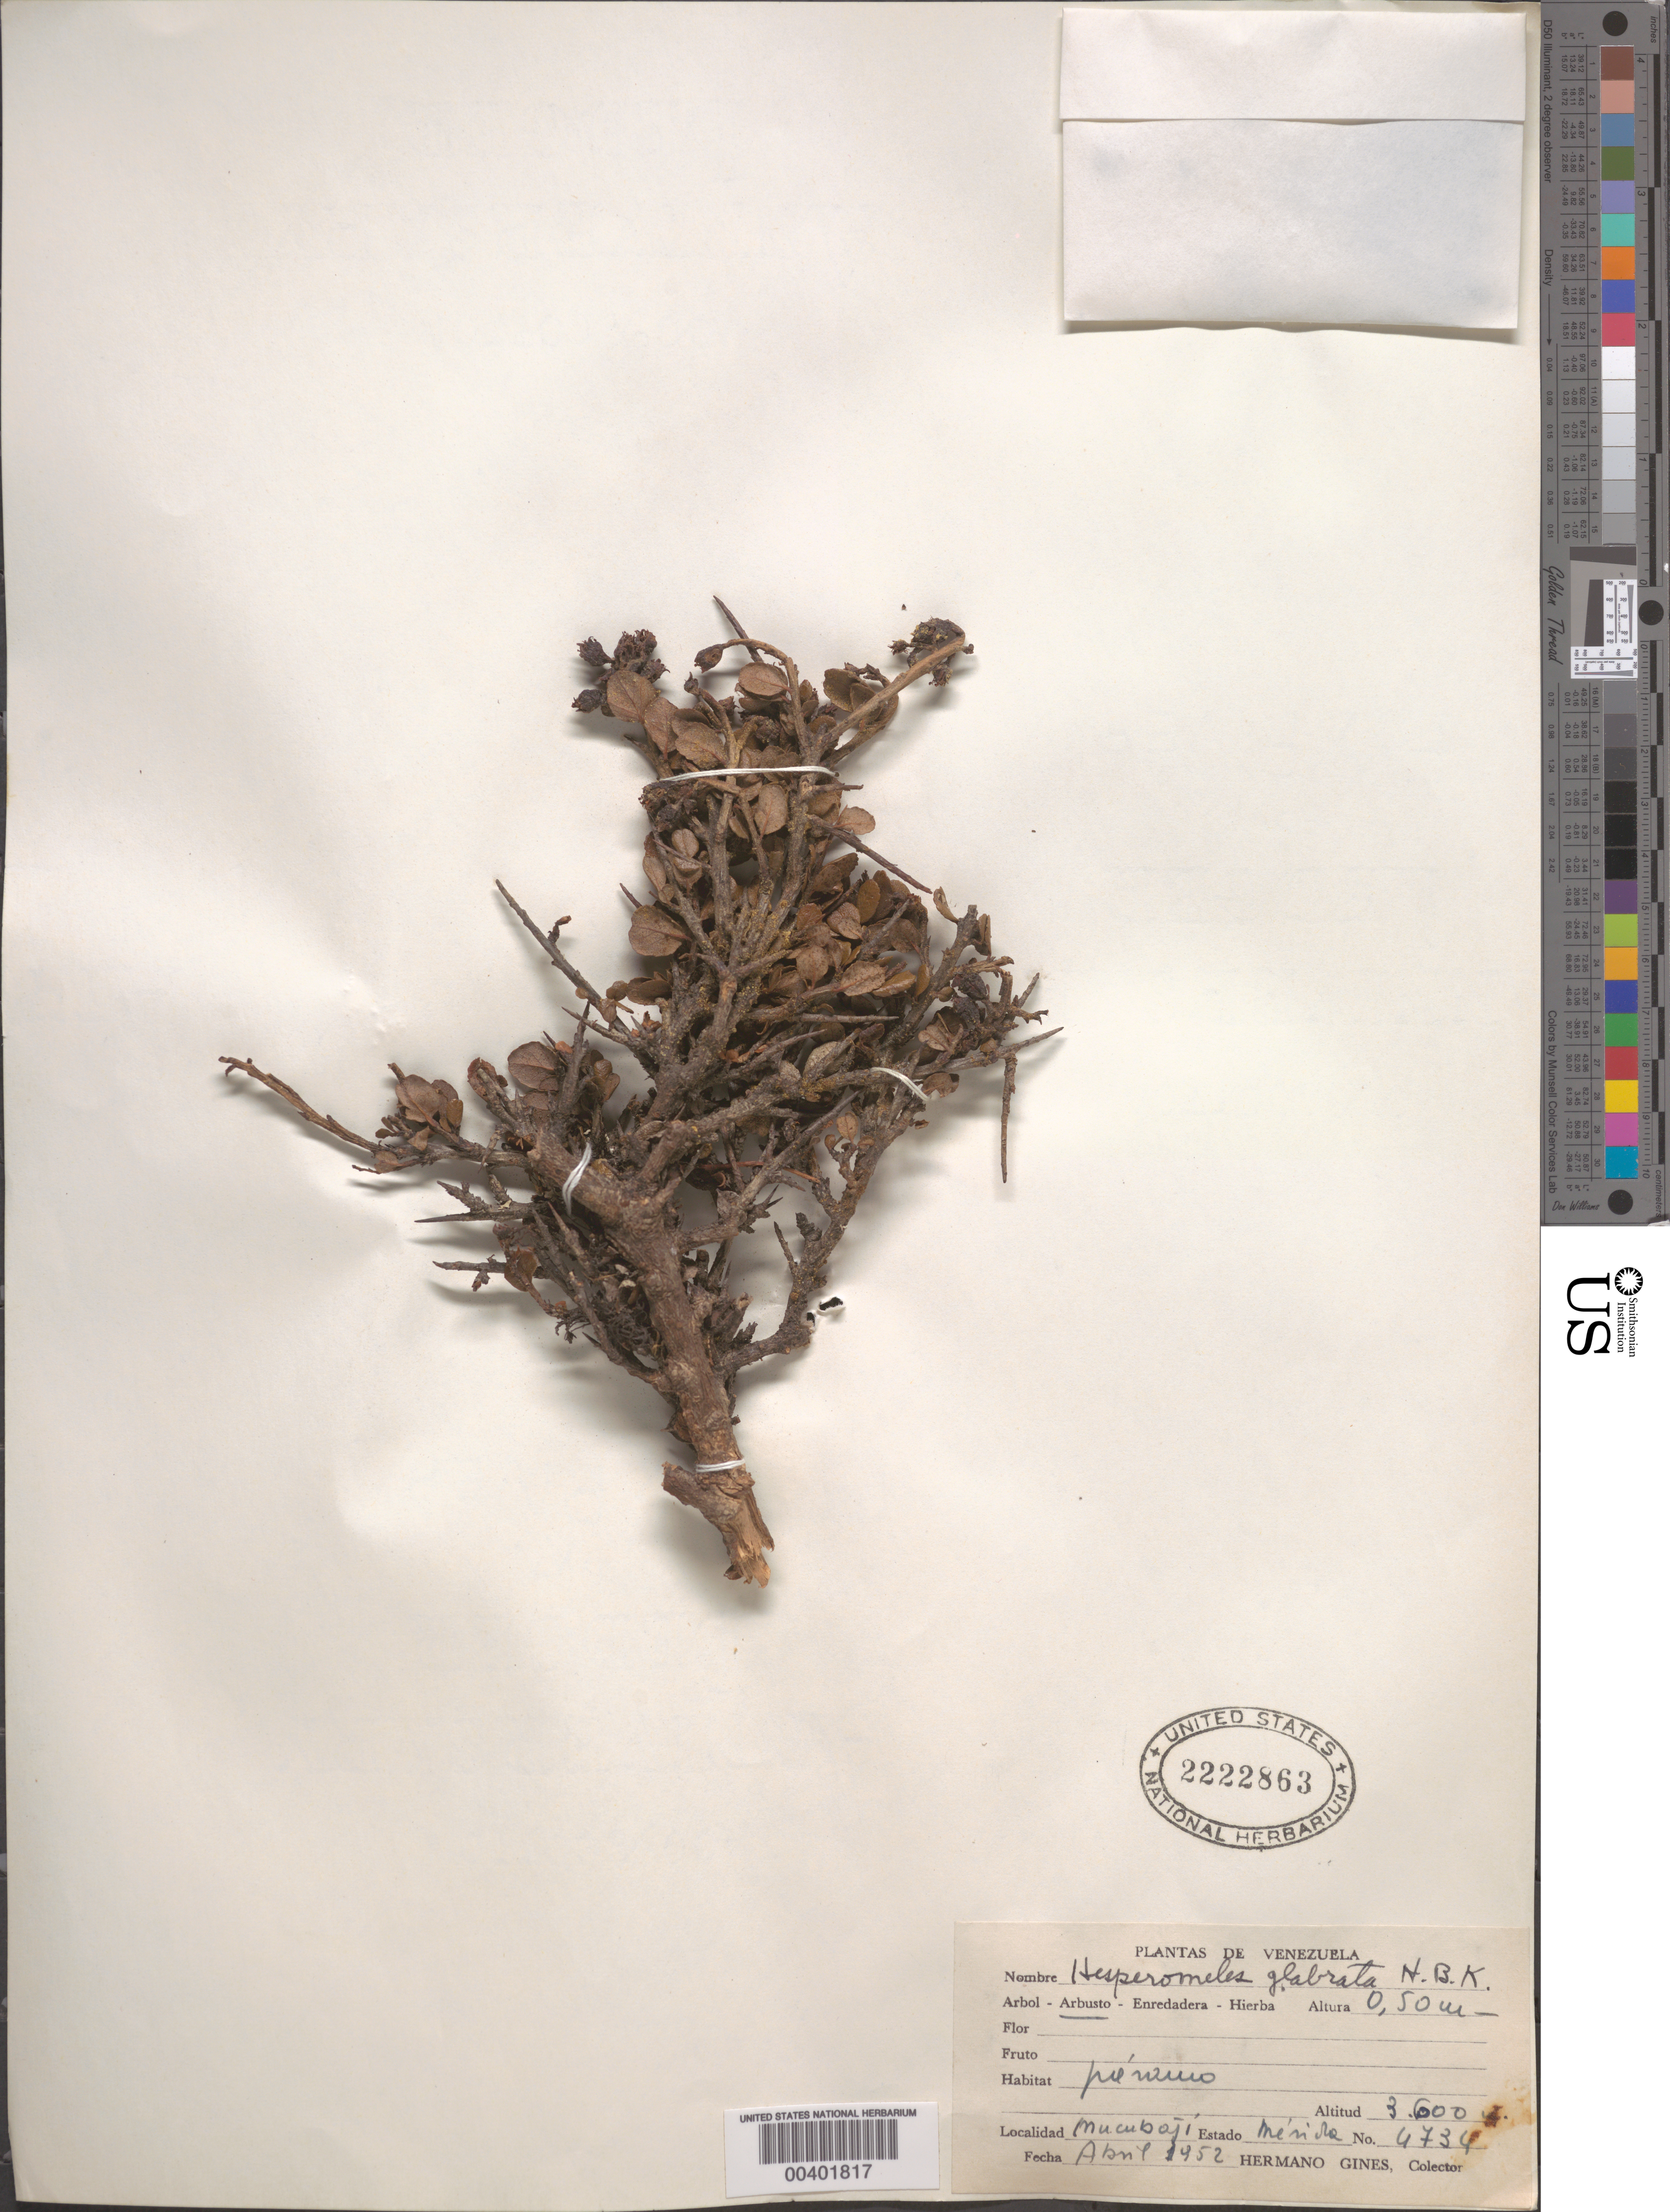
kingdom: Plantae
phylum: Tracheophyta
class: Magnoliopsida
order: Rosales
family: Rosaceae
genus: Hesperomeles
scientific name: Hesperomeles glabrata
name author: Kunth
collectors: Bro. Gines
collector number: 4734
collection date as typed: Apr 1952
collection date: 1952-04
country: Venezuela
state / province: Mérida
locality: Mucubají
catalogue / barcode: US 2222863